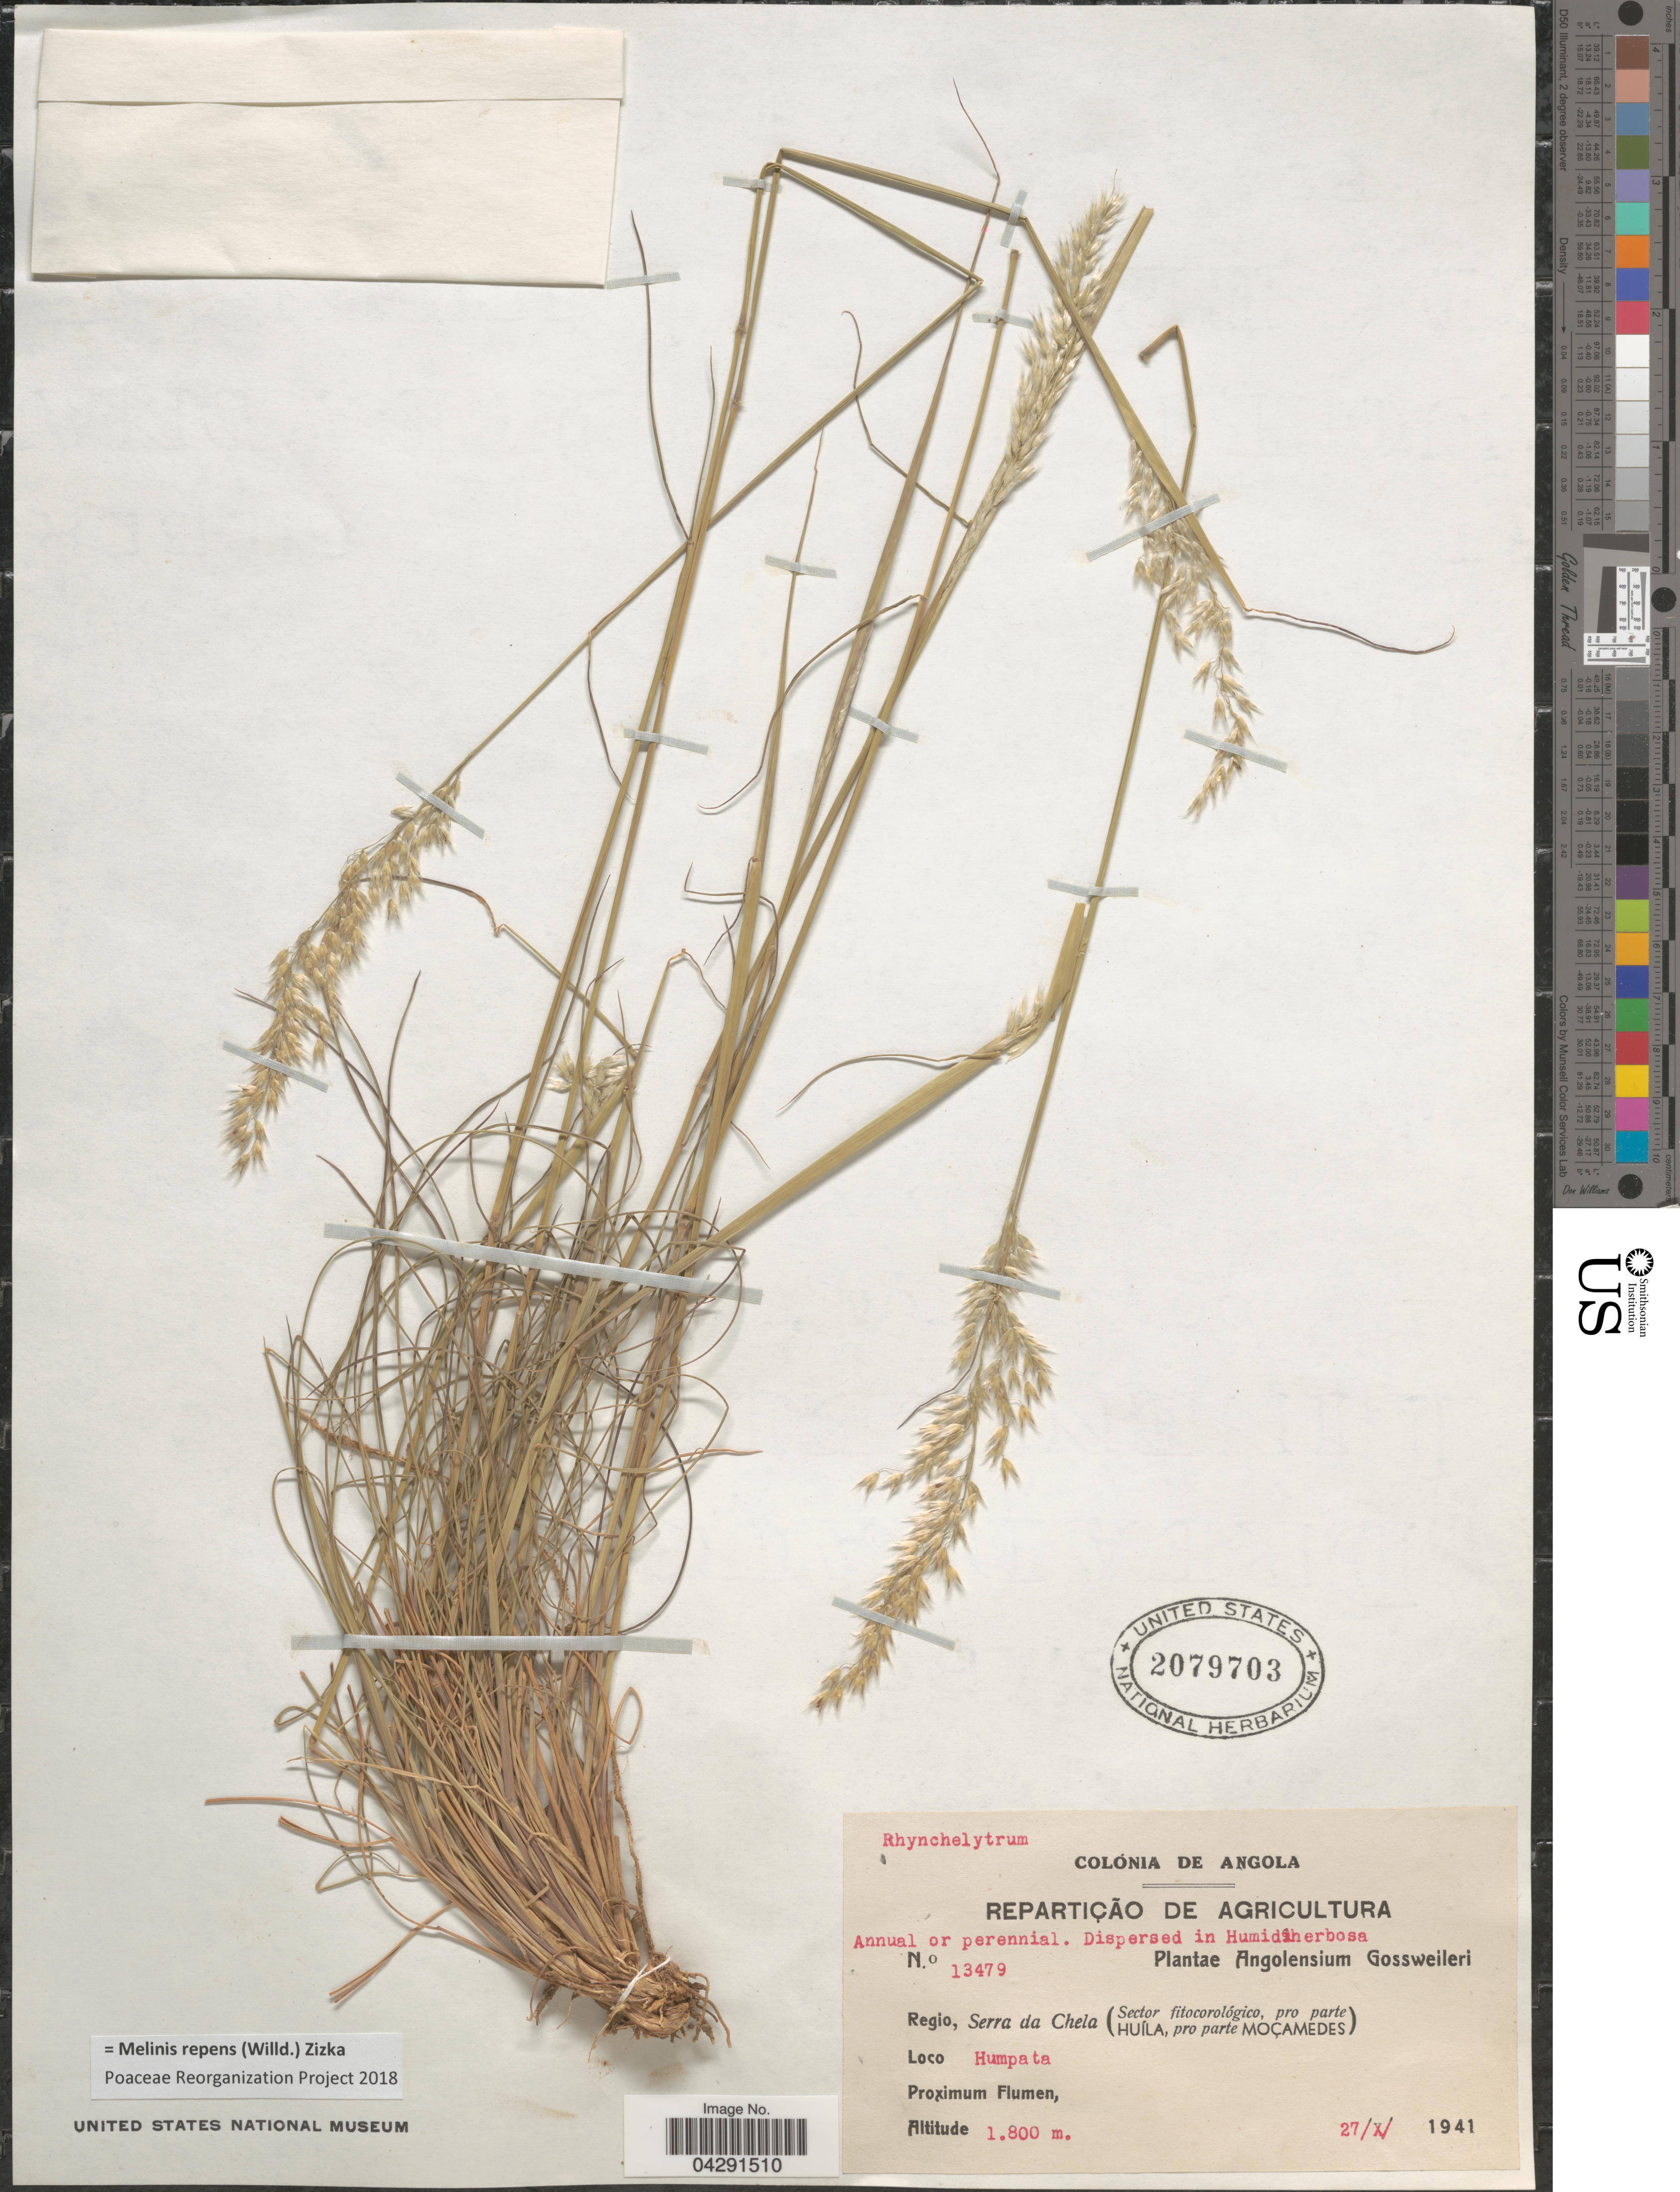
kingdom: Plantae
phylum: Tracheophyta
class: Liliopsida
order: Poales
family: Poaceae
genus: Melinis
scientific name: Melinis repens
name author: (Willd.) Zizka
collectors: -. Gossweiler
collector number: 13479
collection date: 1941-10-27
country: Angola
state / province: Huila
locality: Regio, Serra da Chela (Sector fitocorológico, pro parte Huíla, pro parte Moçamedes). Humpata.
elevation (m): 1800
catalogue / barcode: US 2079703